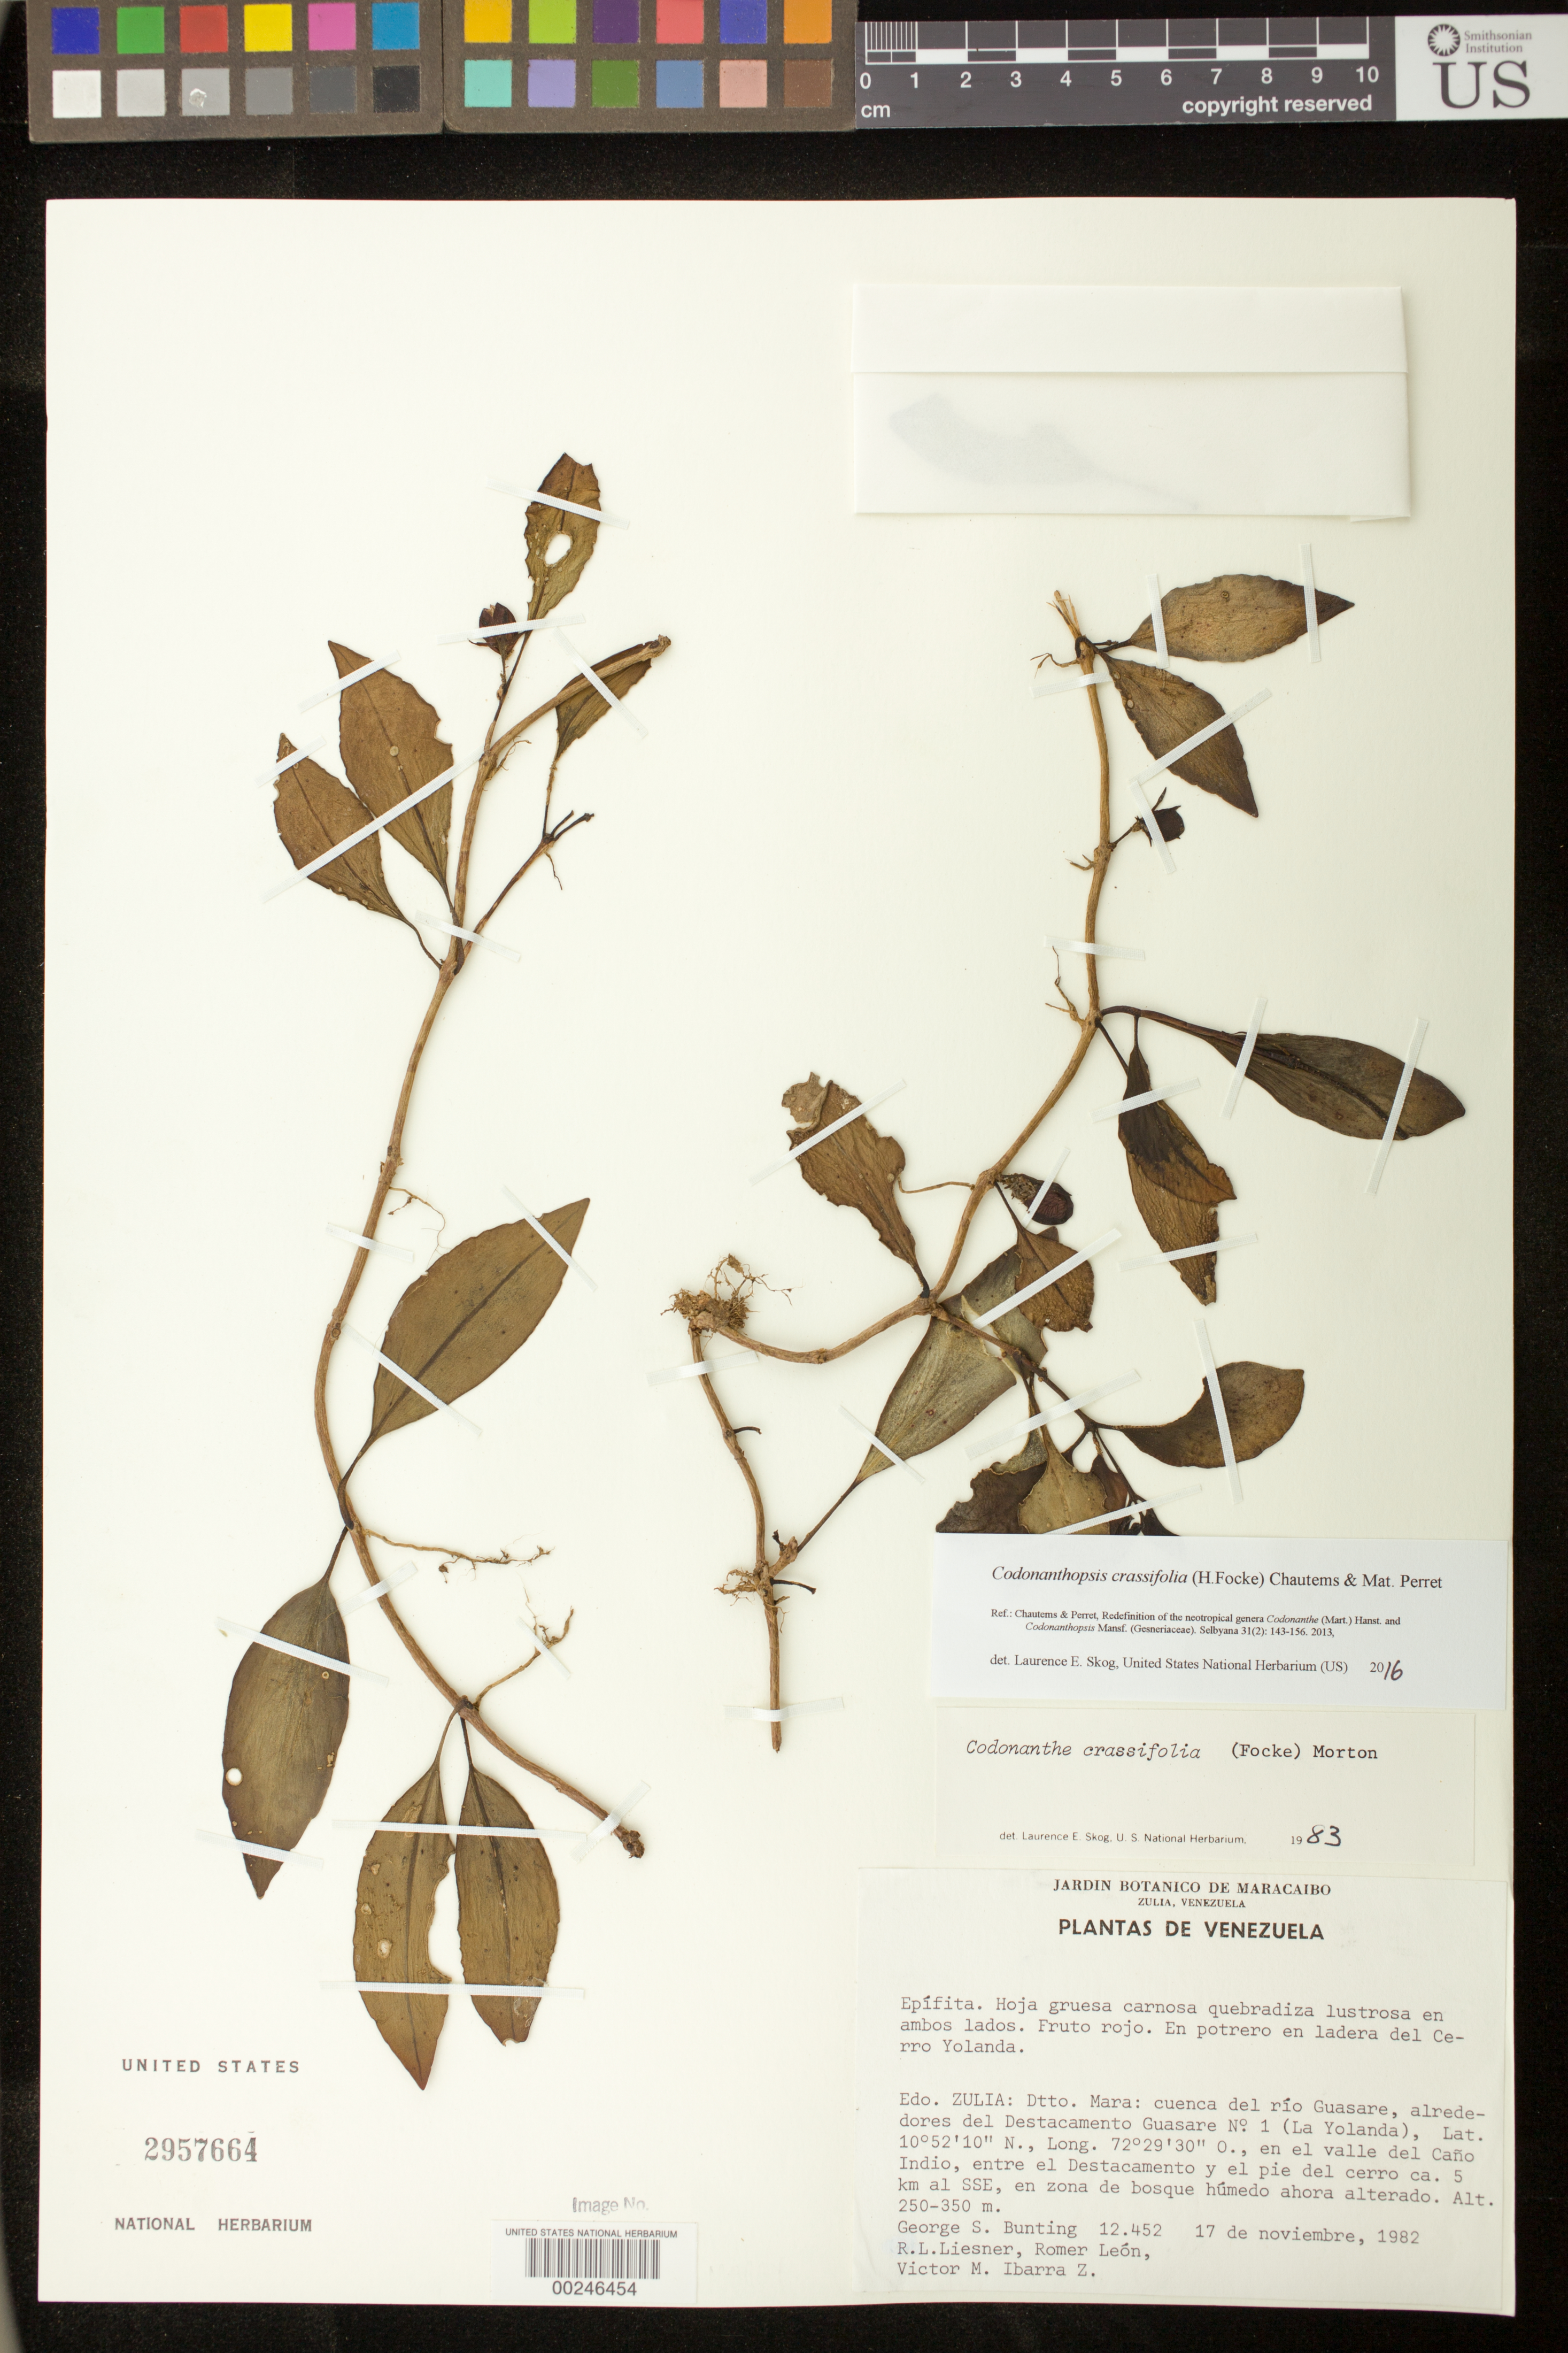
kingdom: Plantae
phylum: Tracheophyta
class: Magnoliopsida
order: Lamiales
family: Gesneriaceae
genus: Codonanthopsis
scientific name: Codonanthopsis crassifolia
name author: (H. Focke) Chautems & Mat.Perret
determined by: Skog, Laurence E.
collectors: G. S. Bunting, R. L. Liesner, R. A. León & V. Ibarra Z.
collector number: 12452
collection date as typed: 17 Nov 1982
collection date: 1982-11-17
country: Venezuela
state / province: Zulia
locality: Dist. of Mara, river basin of Rio Guasare, environs of destacamento Guasare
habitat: A zone of humid forest now disturbed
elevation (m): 250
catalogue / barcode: US 2957664